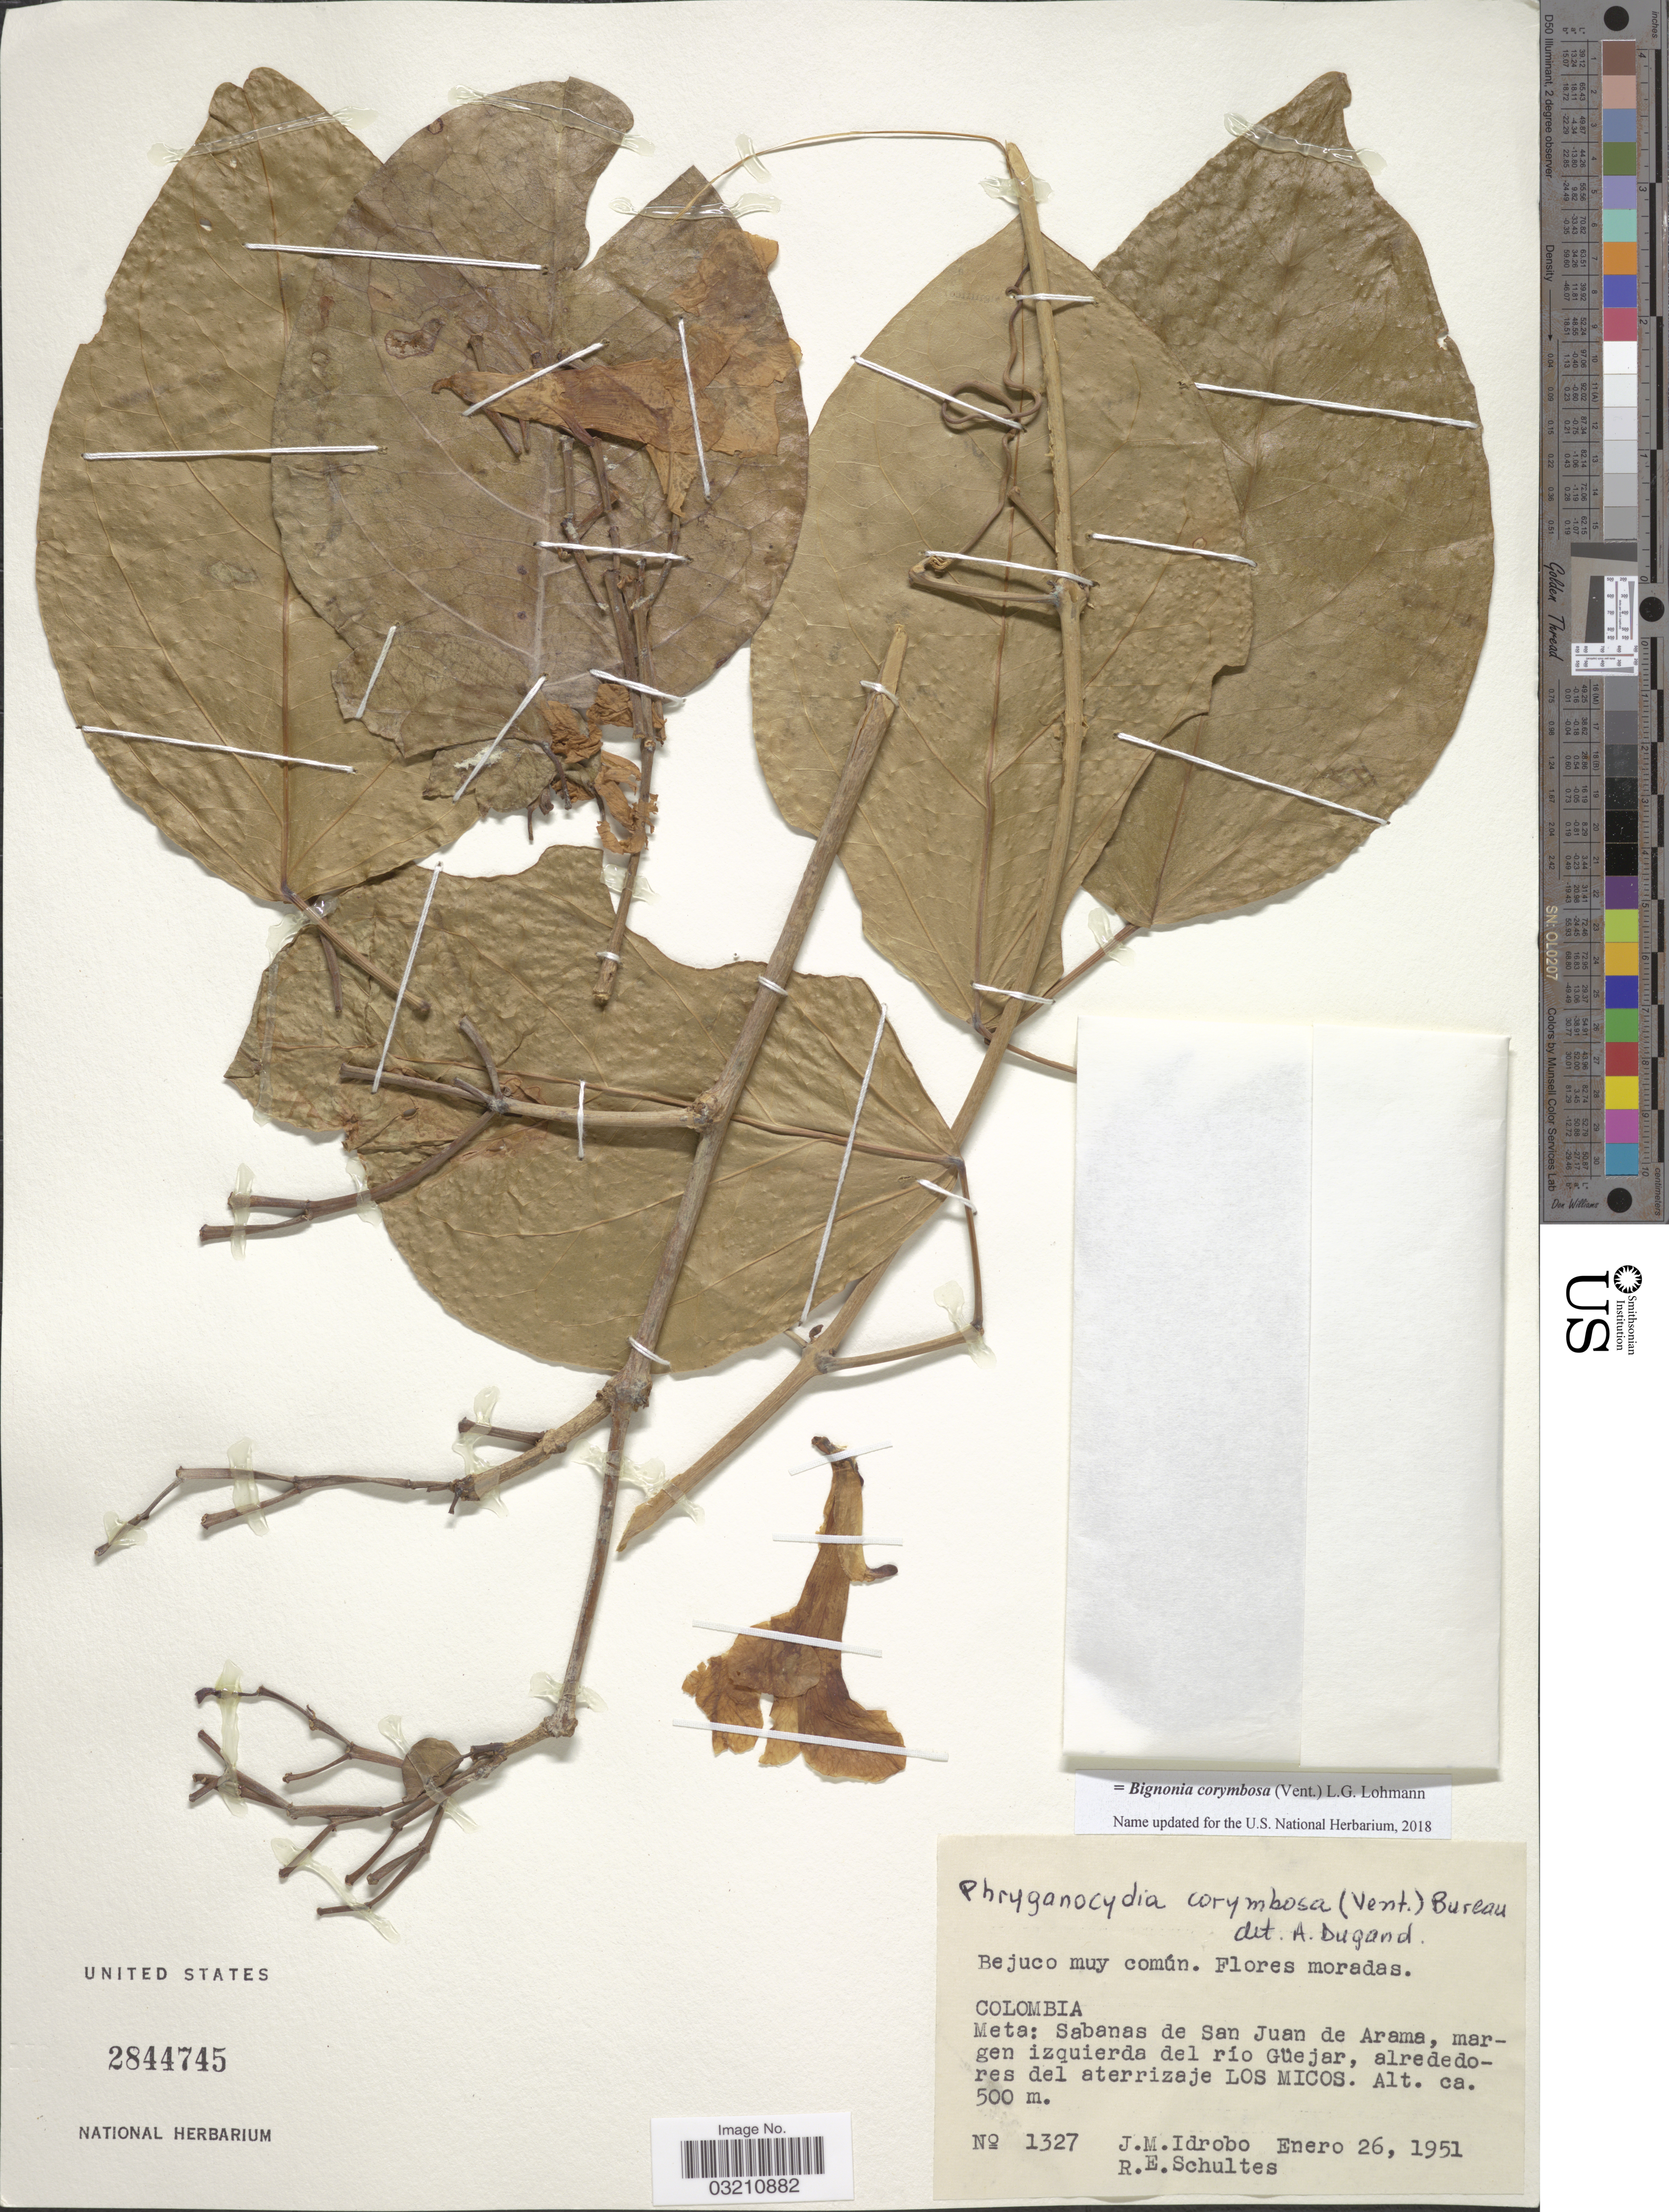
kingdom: Plantae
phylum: Tracheophyta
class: Magnoliopsida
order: Lamiales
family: Bignoniaceae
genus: Bignonia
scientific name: Bignonia corymbosa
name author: (Vent.) L.G. Lohmann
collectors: J. M. Idrobo & R. E. Schultes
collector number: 1327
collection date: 1951-01-26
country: Colombia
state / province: Meta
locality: Sabanas de San Juan de Arama, margen izquierda del río Güejar, alrededores del aterrizaje Los Micos.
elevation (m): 500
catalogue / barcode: US 2844745